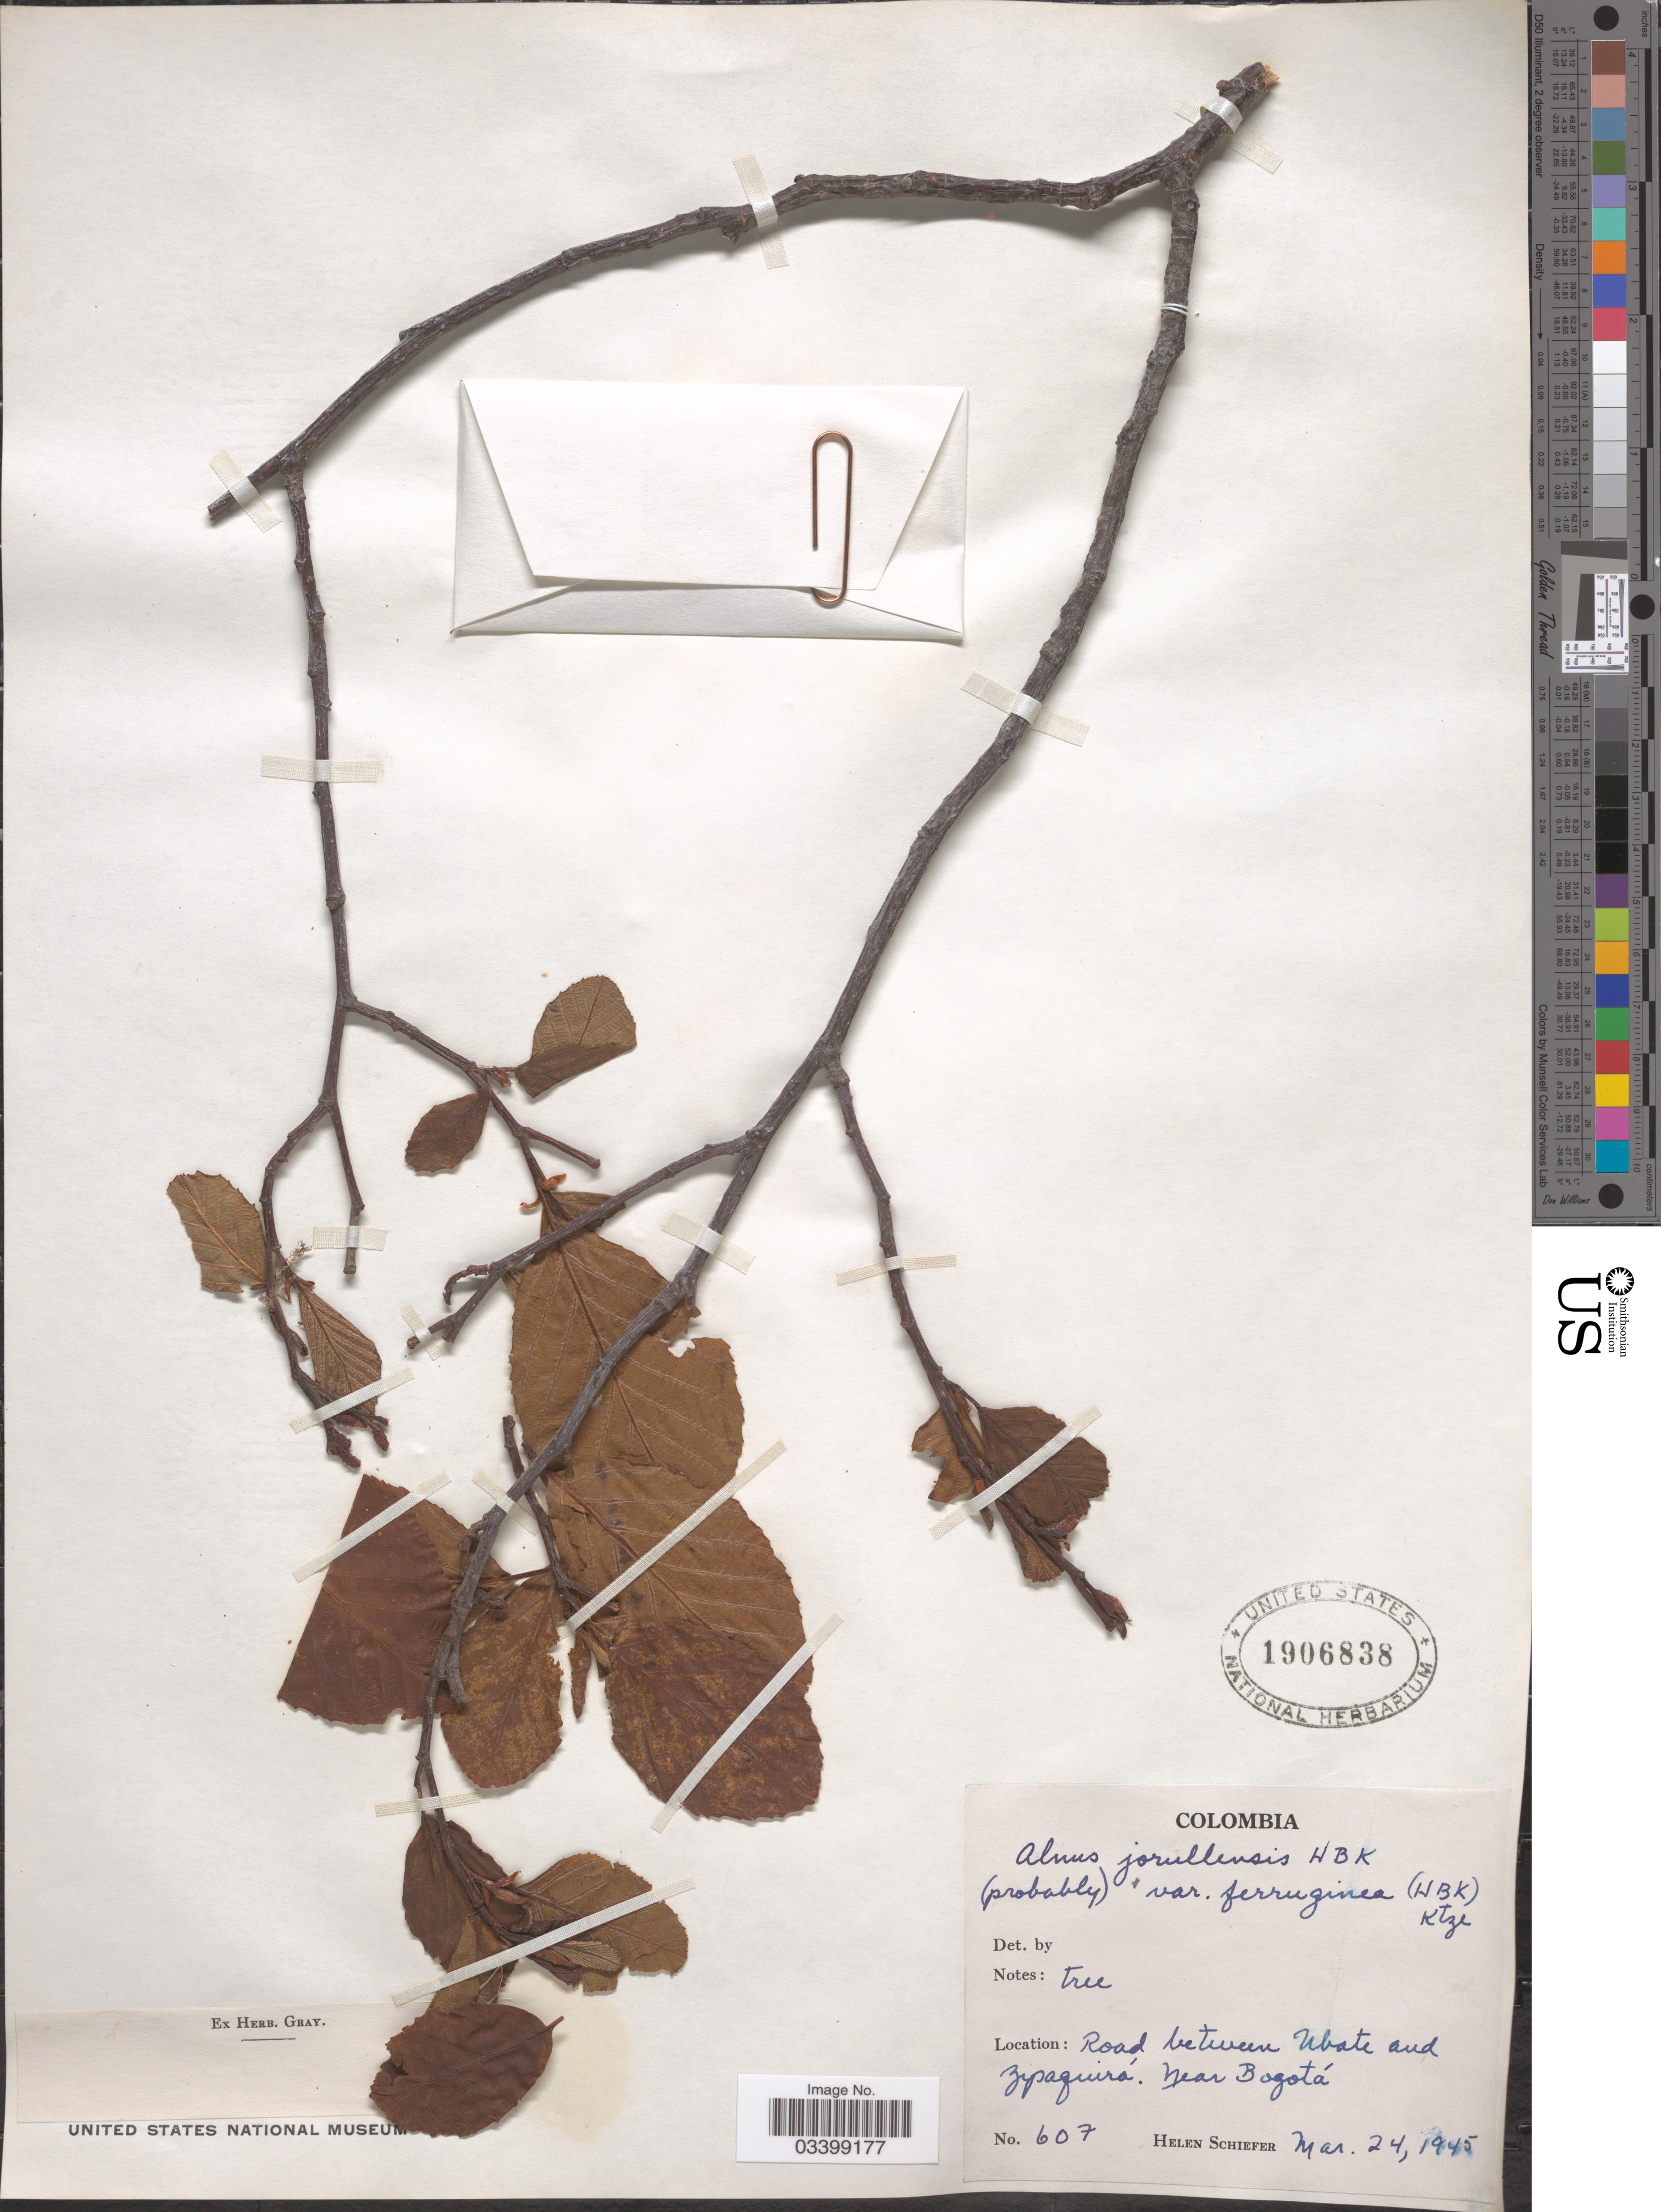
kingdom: Plantae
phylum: Tracheophyta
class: Magnoliopsida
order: Fagales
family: Betulaceae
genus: Alnus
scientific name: Alnus acuminata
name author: Kunth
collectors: H. Schiefer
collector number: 607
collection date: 1945-03-24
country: Colombia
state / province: Bogota D.C.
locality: Road between Ubate and Zipaquirá. Near bogotá.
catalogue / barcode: US 1906838